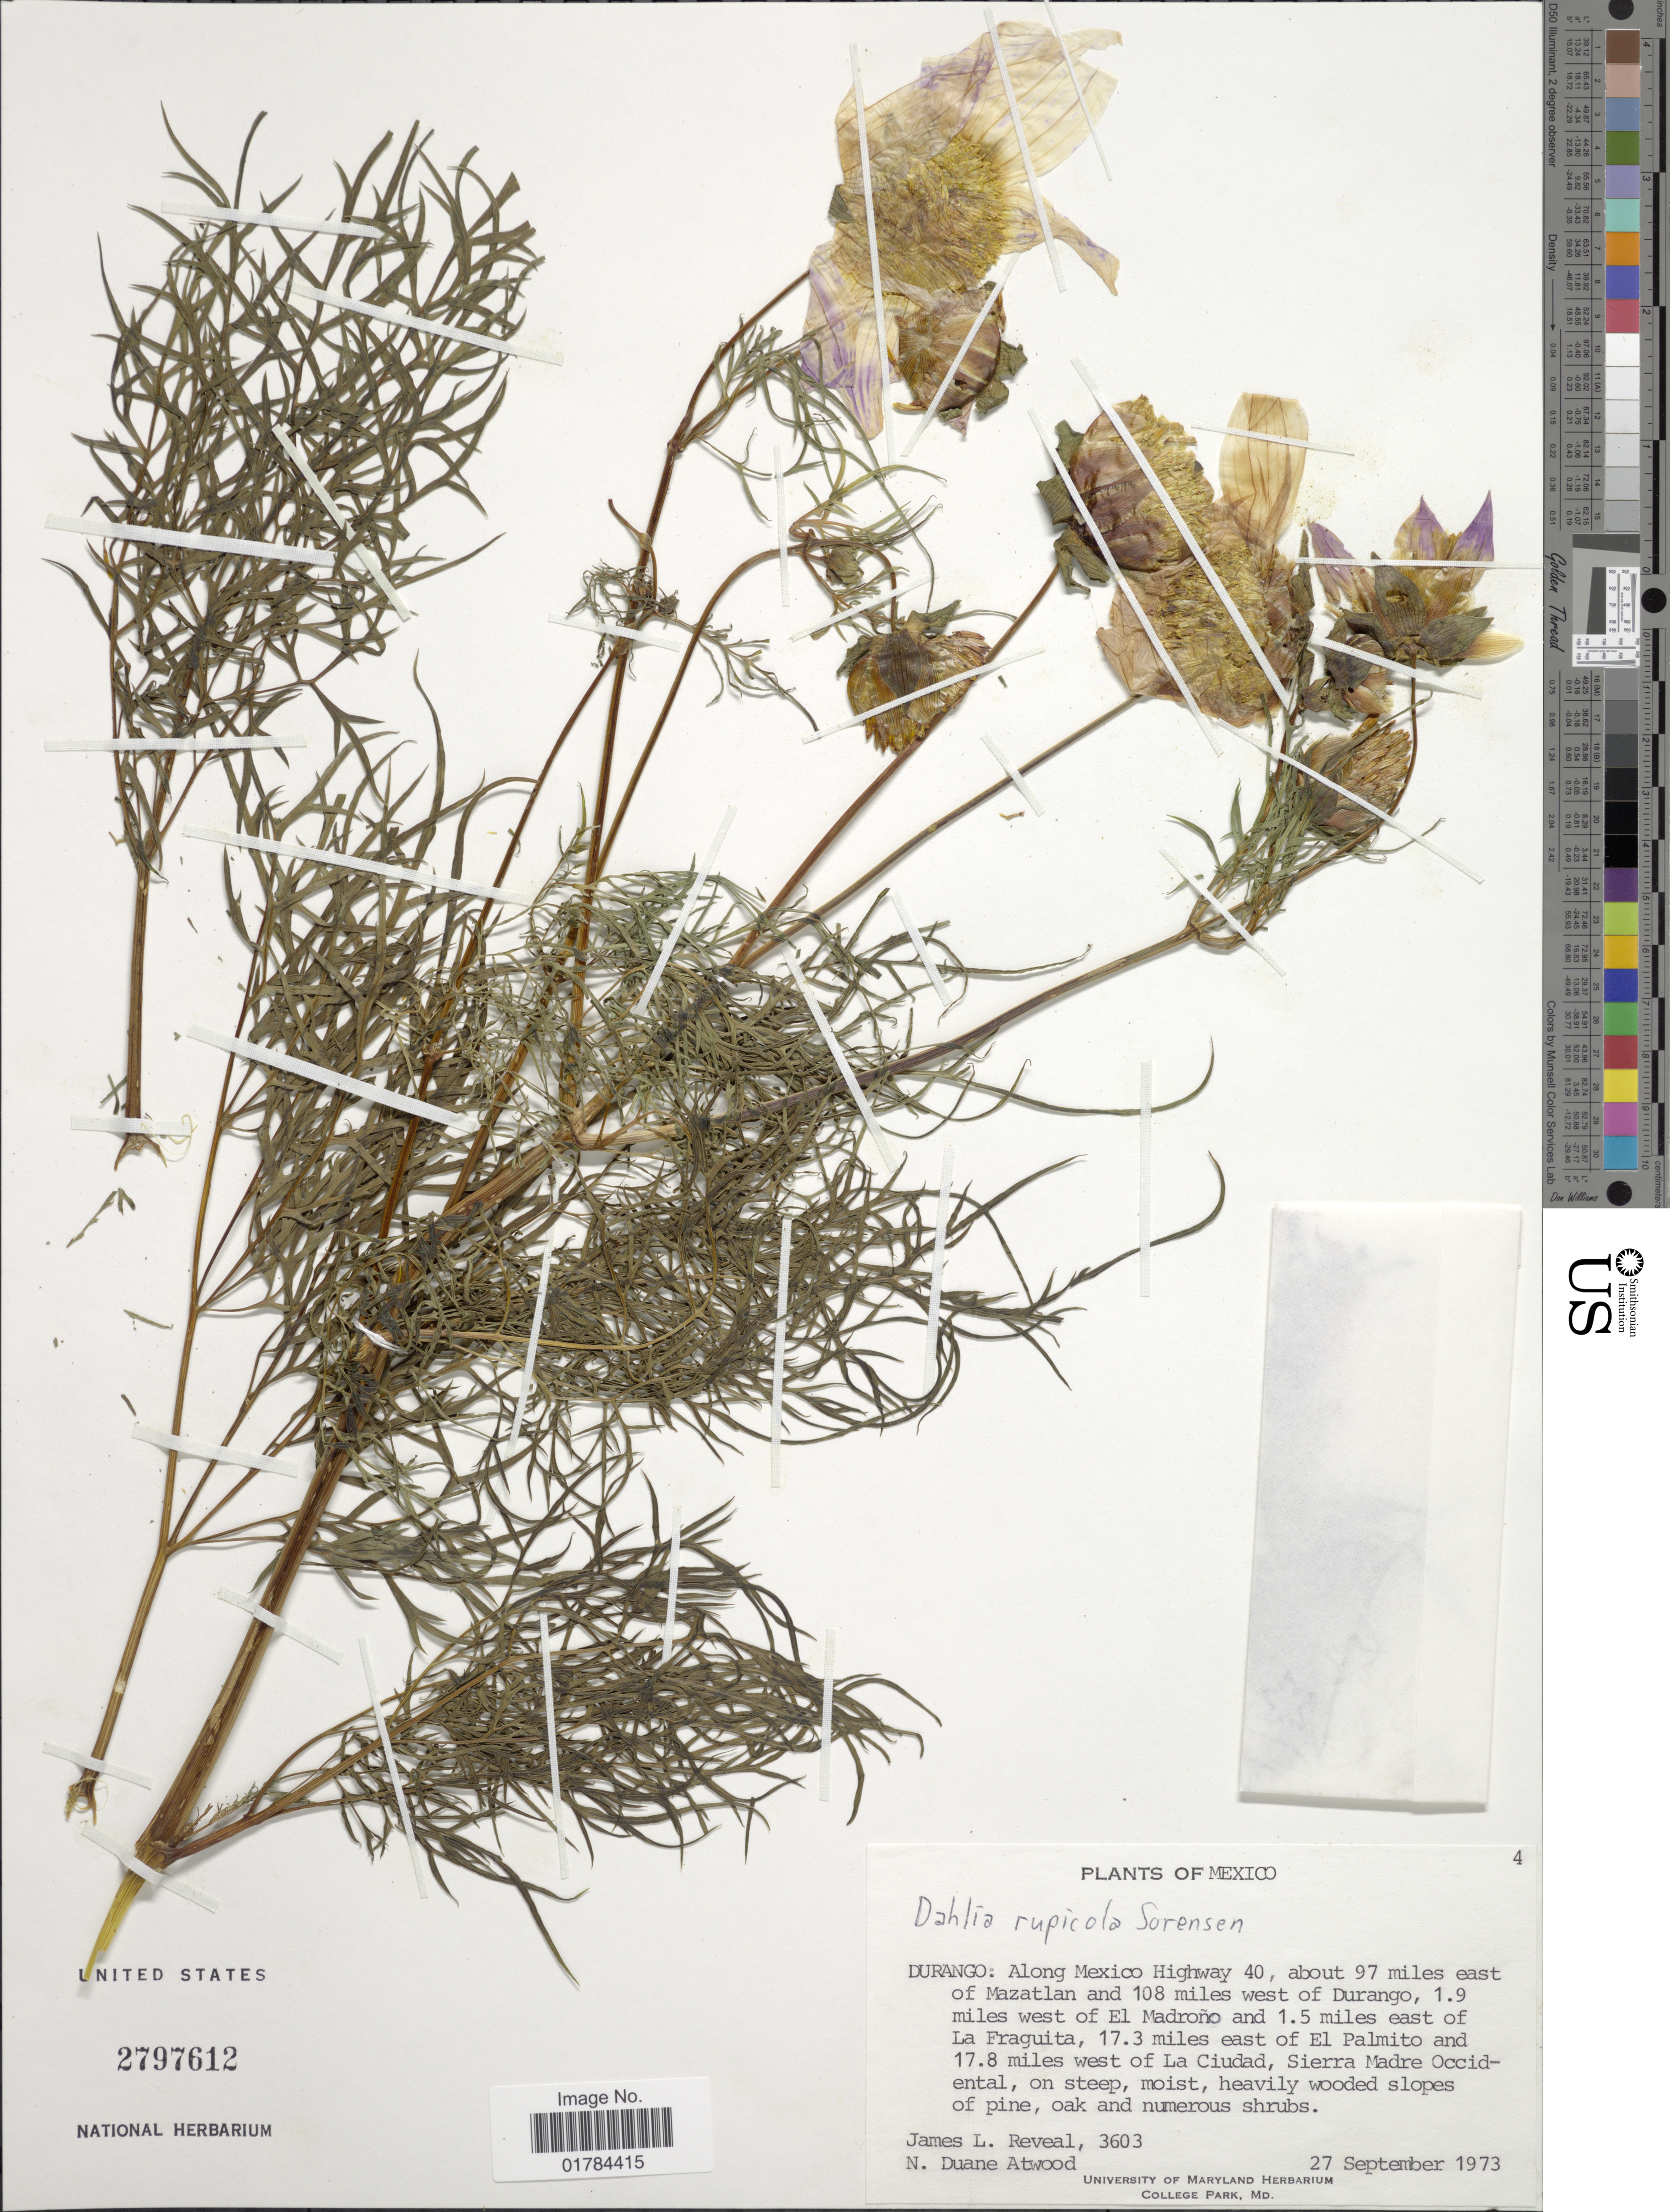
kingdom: Plantae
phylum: Tracheophyta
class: Magnoliopsida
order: Asterales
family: Asteraceae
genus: Dahlia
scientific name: Dahlia rupicola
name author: P.D. Sørensen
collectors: J. L. Reveal & N. Atwood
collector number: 3603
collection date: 1973-09-27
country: Mexico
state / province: Durango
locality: Along Mexico Highway 40, about 97 miles east of Mazatlan and 108 miles west of Durango, 1.9 miles west of El Madrono and 1.5 miles east of La Fraguita, 17.3 miles east of El Palmito and 17.8 miles west of La Ciudad, Sierra Madre occidental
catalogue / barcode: US 2797612